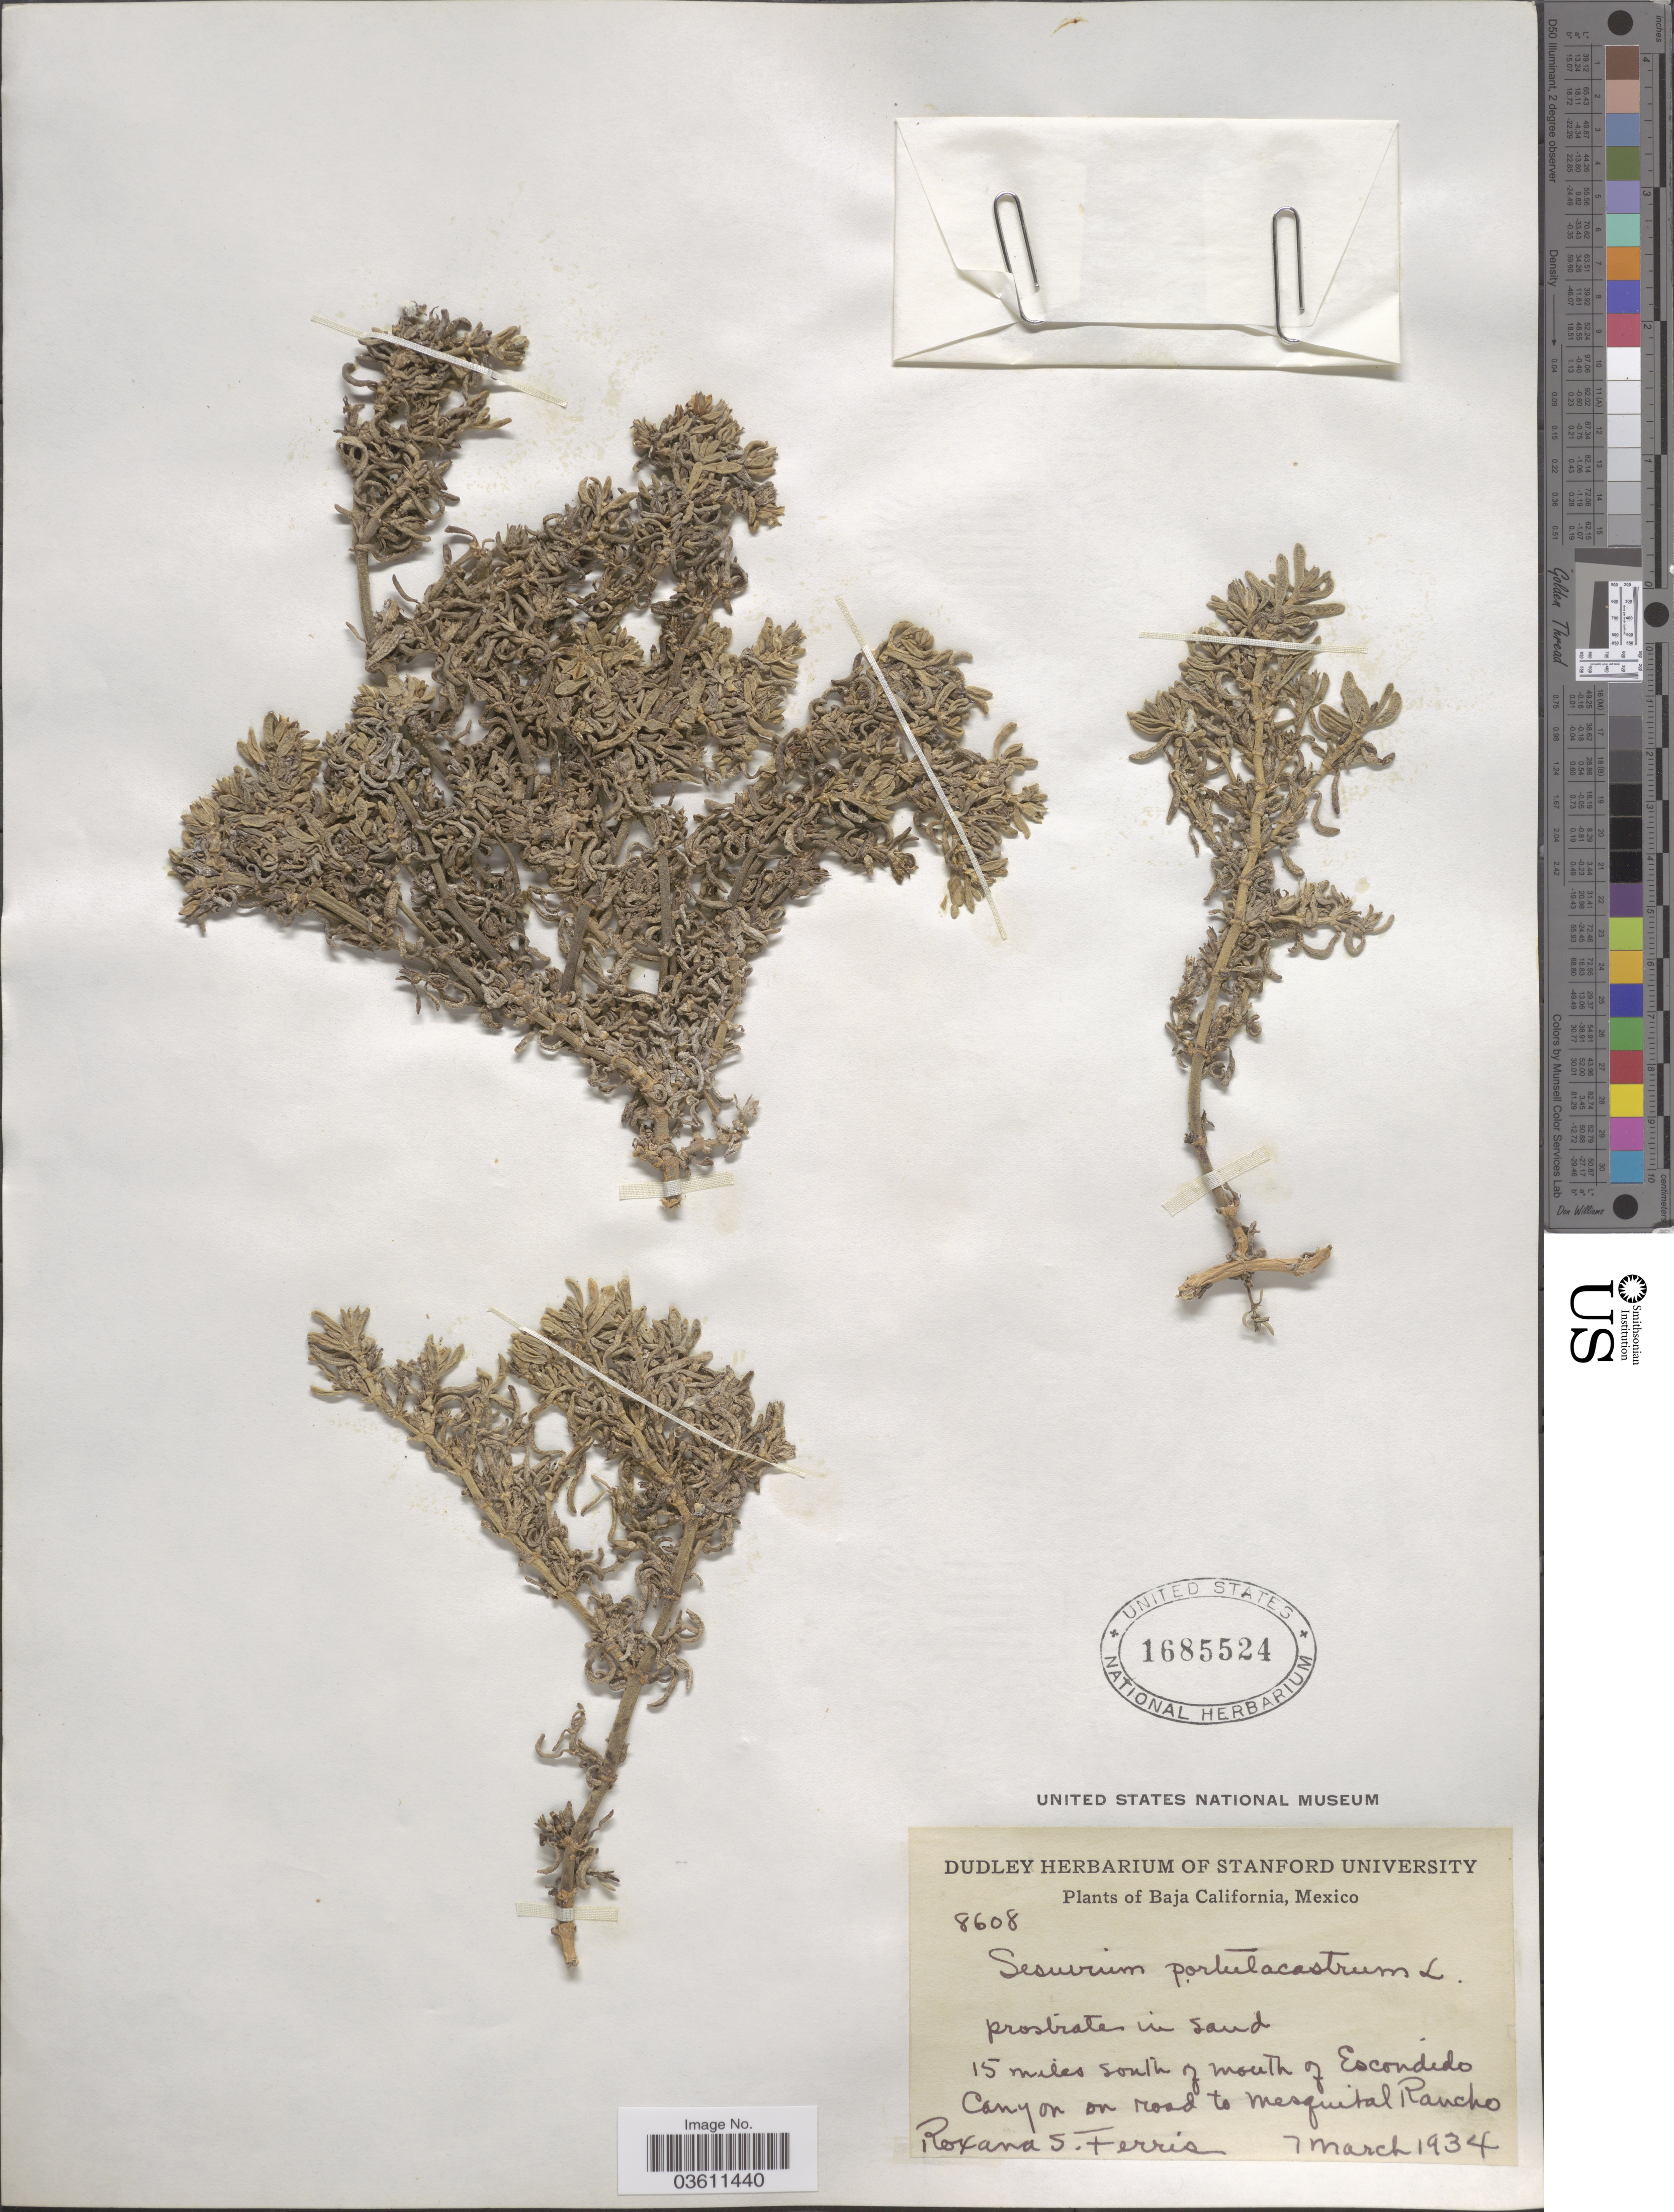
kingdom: Plantae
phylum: Tracheophyta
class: Magnoliopsida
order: Caryophyllales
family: Aizoaceae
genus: Sesuvium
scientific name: Sesuvium revolutifolium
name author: Ortega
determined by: Strong, Mark T., (BOT), Smithsonian Institution - National Museum of Natural History (UNITED STATES)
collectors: R. S. Ferris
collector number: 8608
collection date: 1934-03-07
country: Mexico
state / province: Baja California Norte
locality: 15 miles south of mouth of Escondido Canyon on road to Mesquital Rancho.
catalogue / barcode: US 1685524